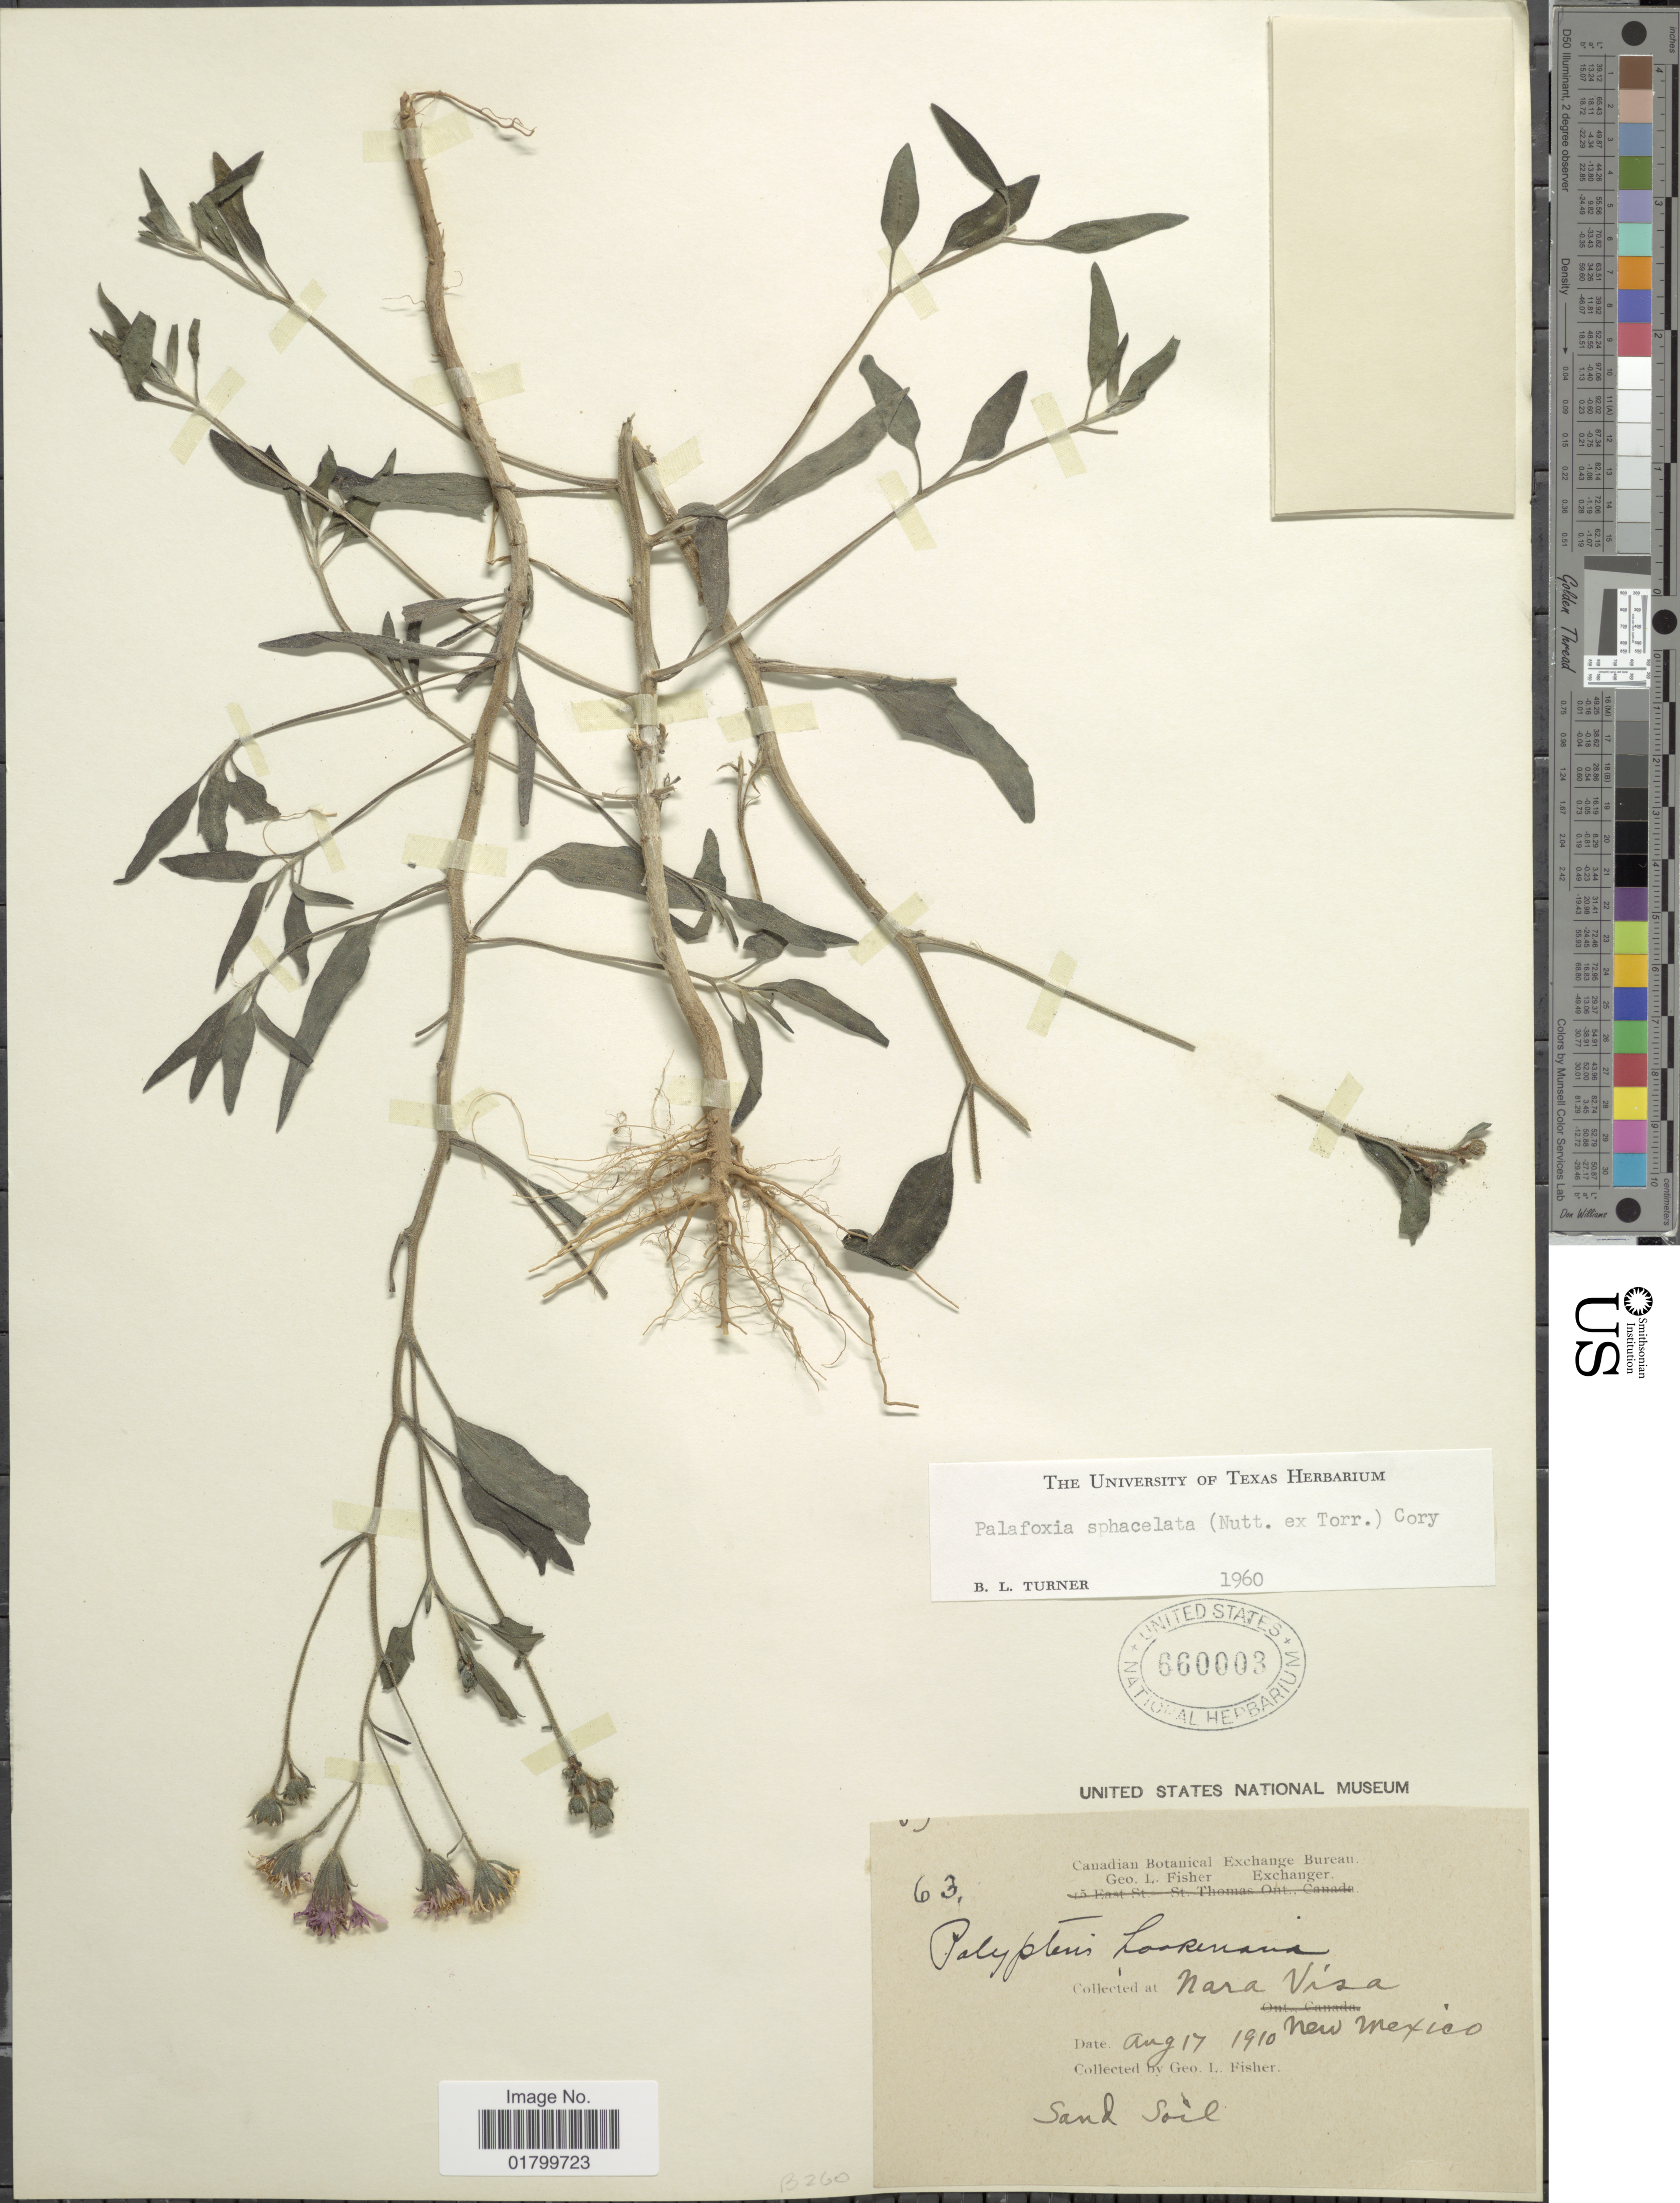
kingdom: Plantae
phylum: Tracheophyta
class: Magnoliopsida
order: Asterales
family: Asteraceae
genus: Palafoxia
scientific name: Palafoxia sphacelata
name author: (Nutt. ex Torr.) Cory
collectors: G. L. Fisher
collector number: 63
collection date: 1910-08-17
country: United States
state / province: New Mexico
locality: Nara Visa, New Mexico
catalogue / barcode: US 660003